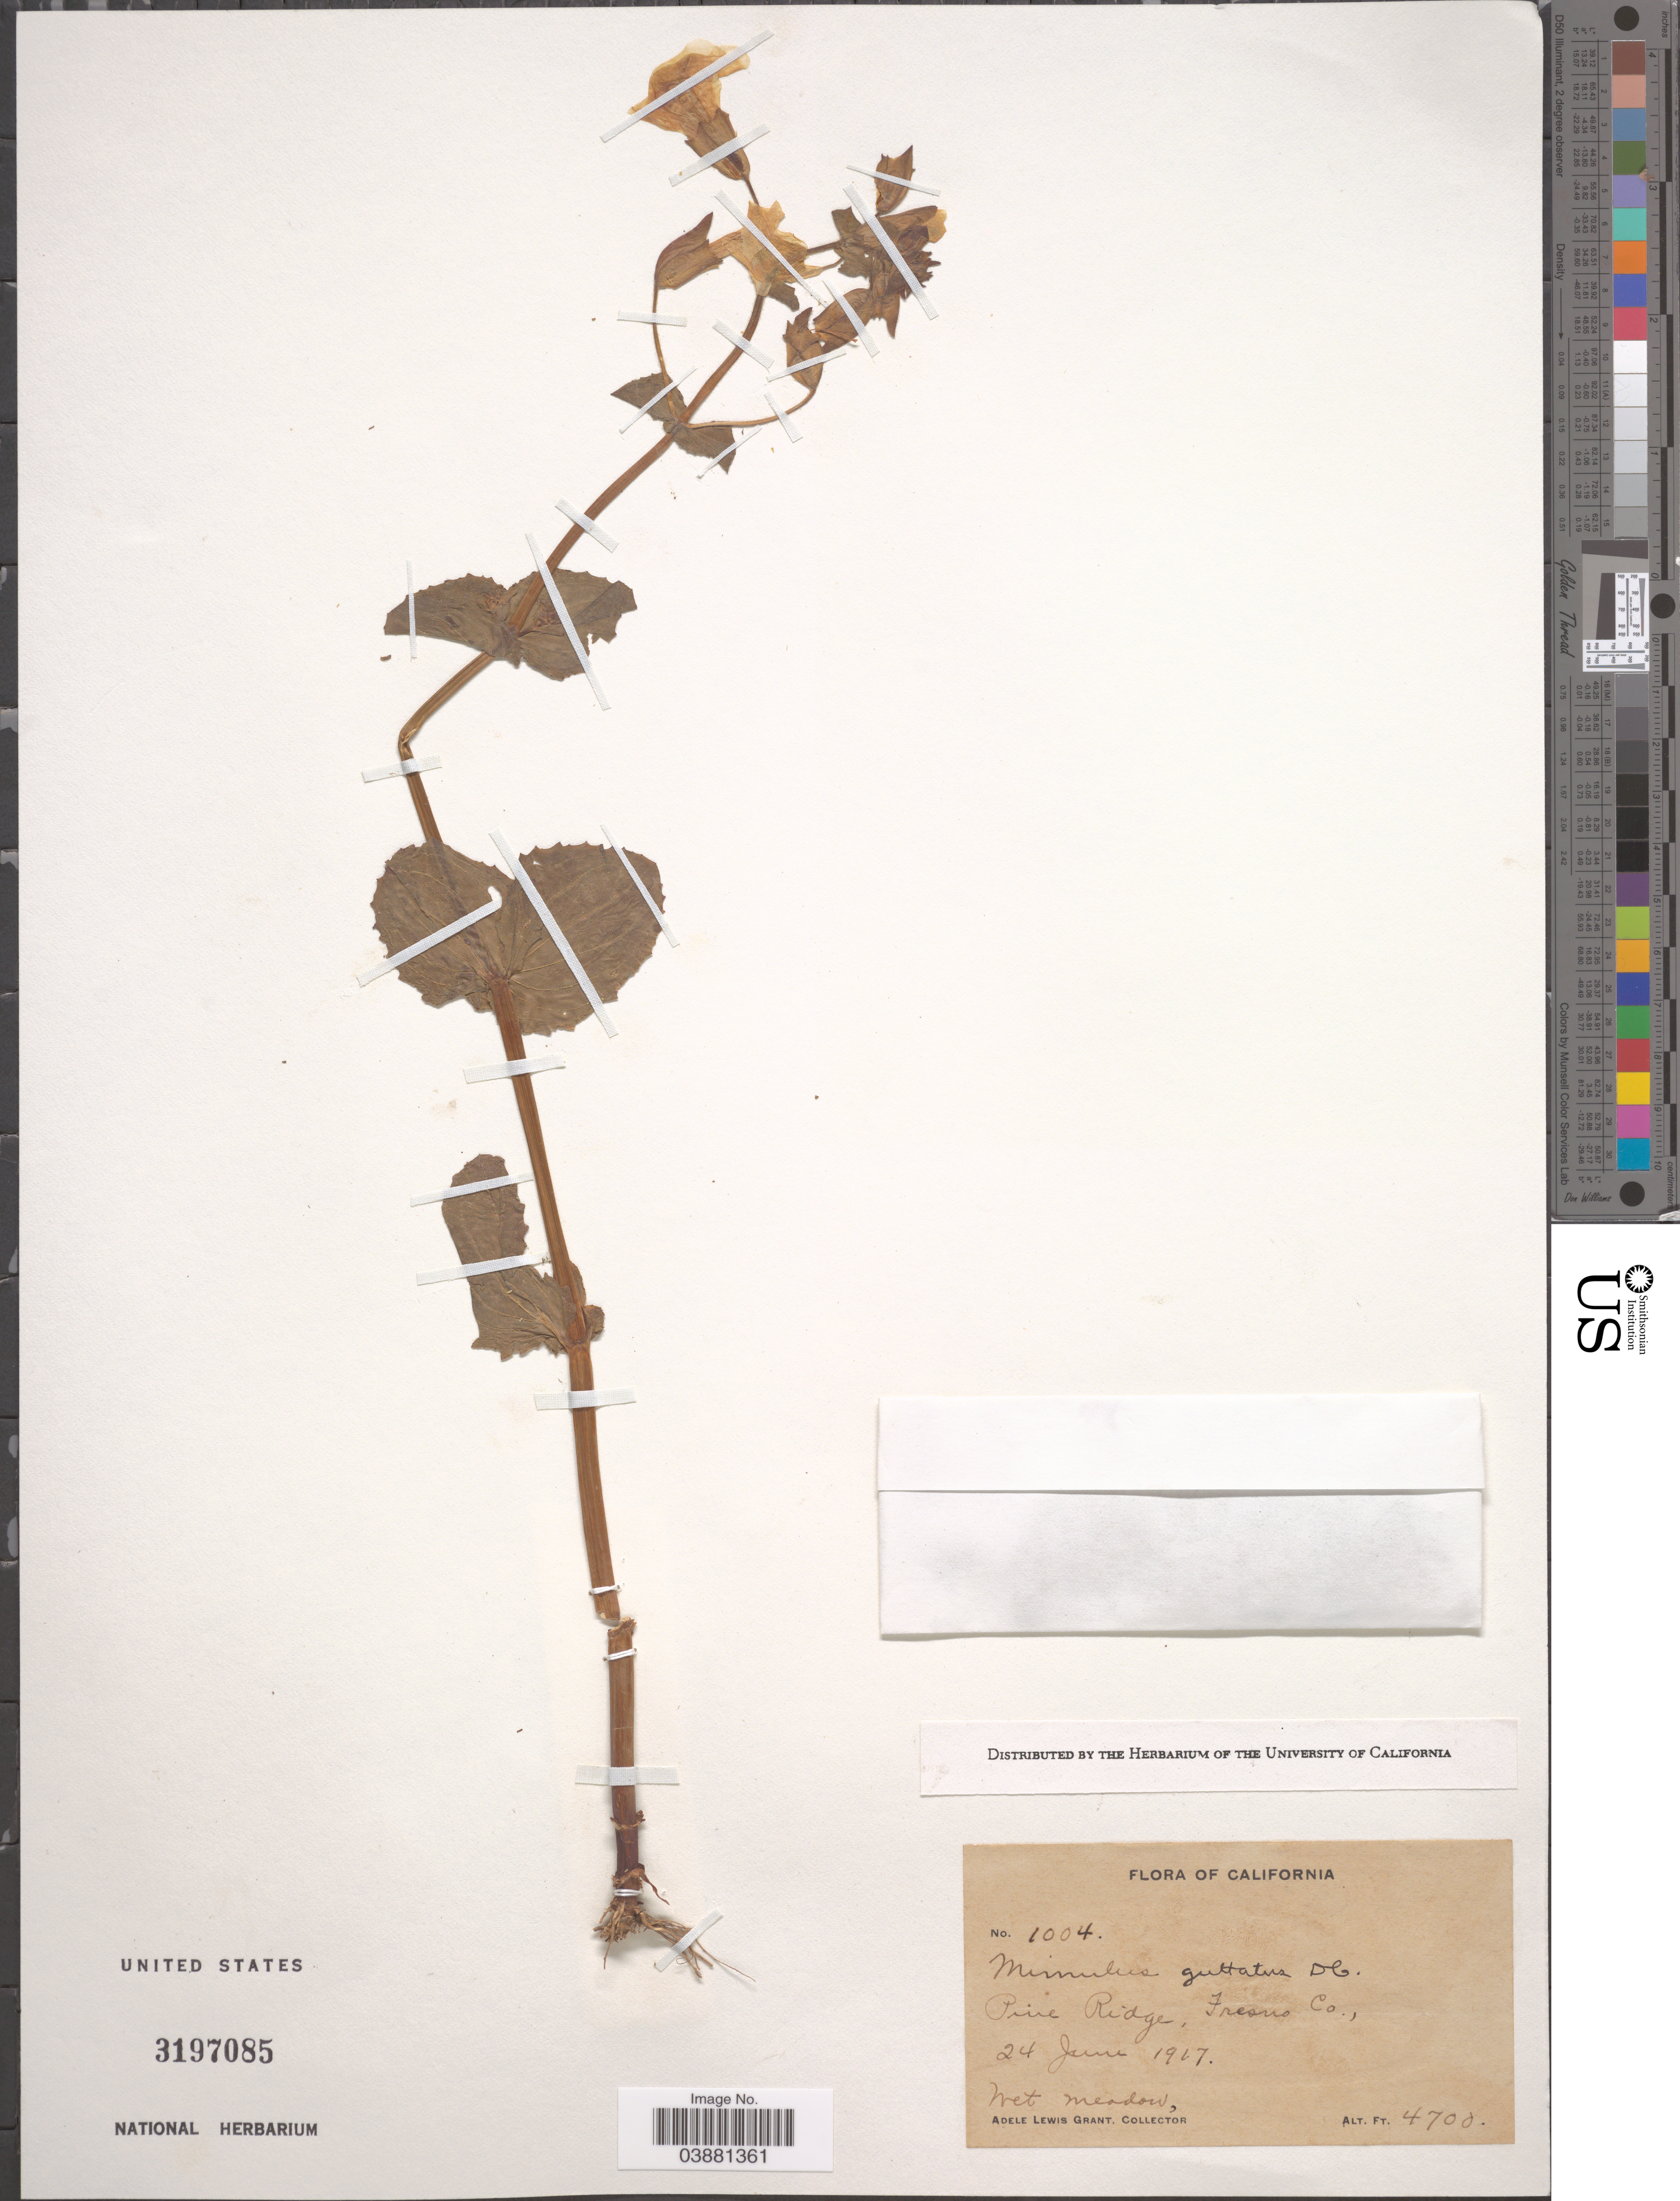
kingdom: Plantae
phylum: Tracheophyta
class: Magnoliopsida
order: Lamiales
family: Phrymaceae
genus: Mimulus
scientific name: Mimulus guttatus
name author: DC.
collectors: A. L. Grant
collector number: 1004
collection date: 1917-06-24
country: United States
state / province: California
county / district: Fresno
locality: Pine Ridge, Fresno Co.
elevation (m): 1433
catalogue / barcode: US 3197085